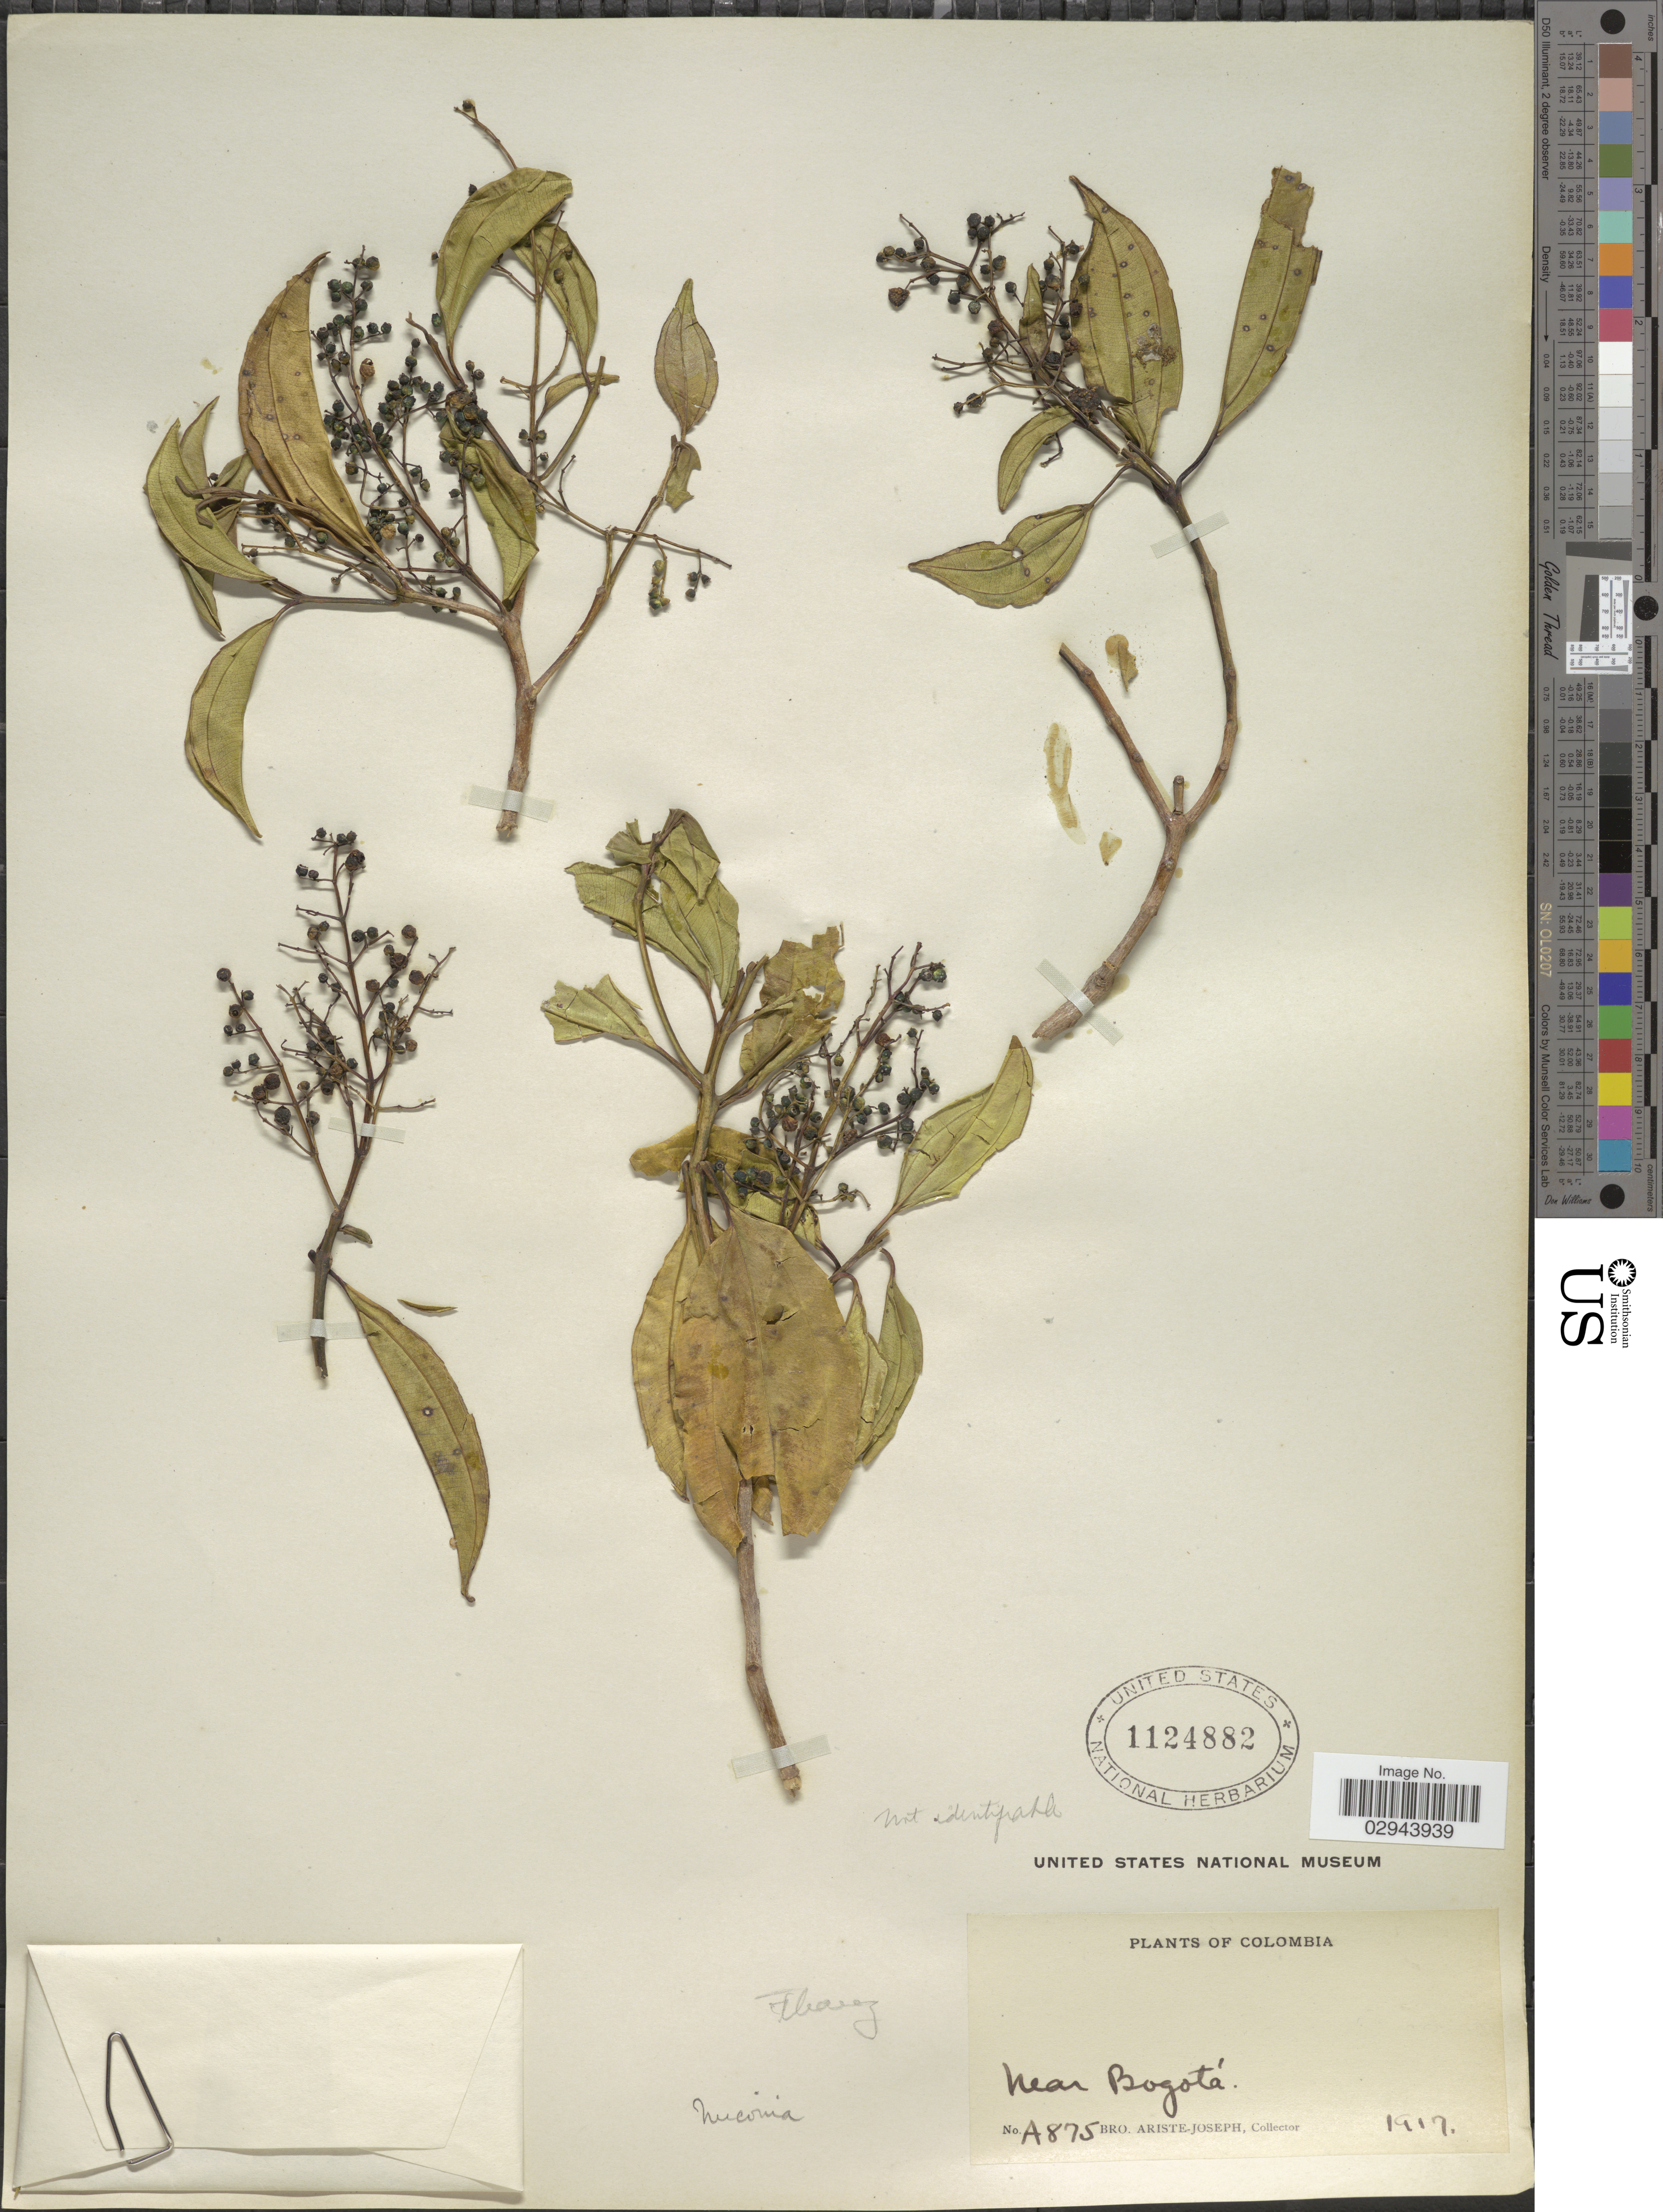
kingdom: Plantae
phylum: Tracheophyta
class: Magnoliopsida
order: Myrtales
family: Melastomataceae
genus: Miconia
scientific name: Miconia theizans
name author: (Bonpl.) Cogn.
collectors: Bro. Ariste-Joseph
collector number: A875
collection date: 1917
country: Colombia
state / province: Bogota D.C.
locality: Near Bogotá.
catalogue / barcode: US 1124882